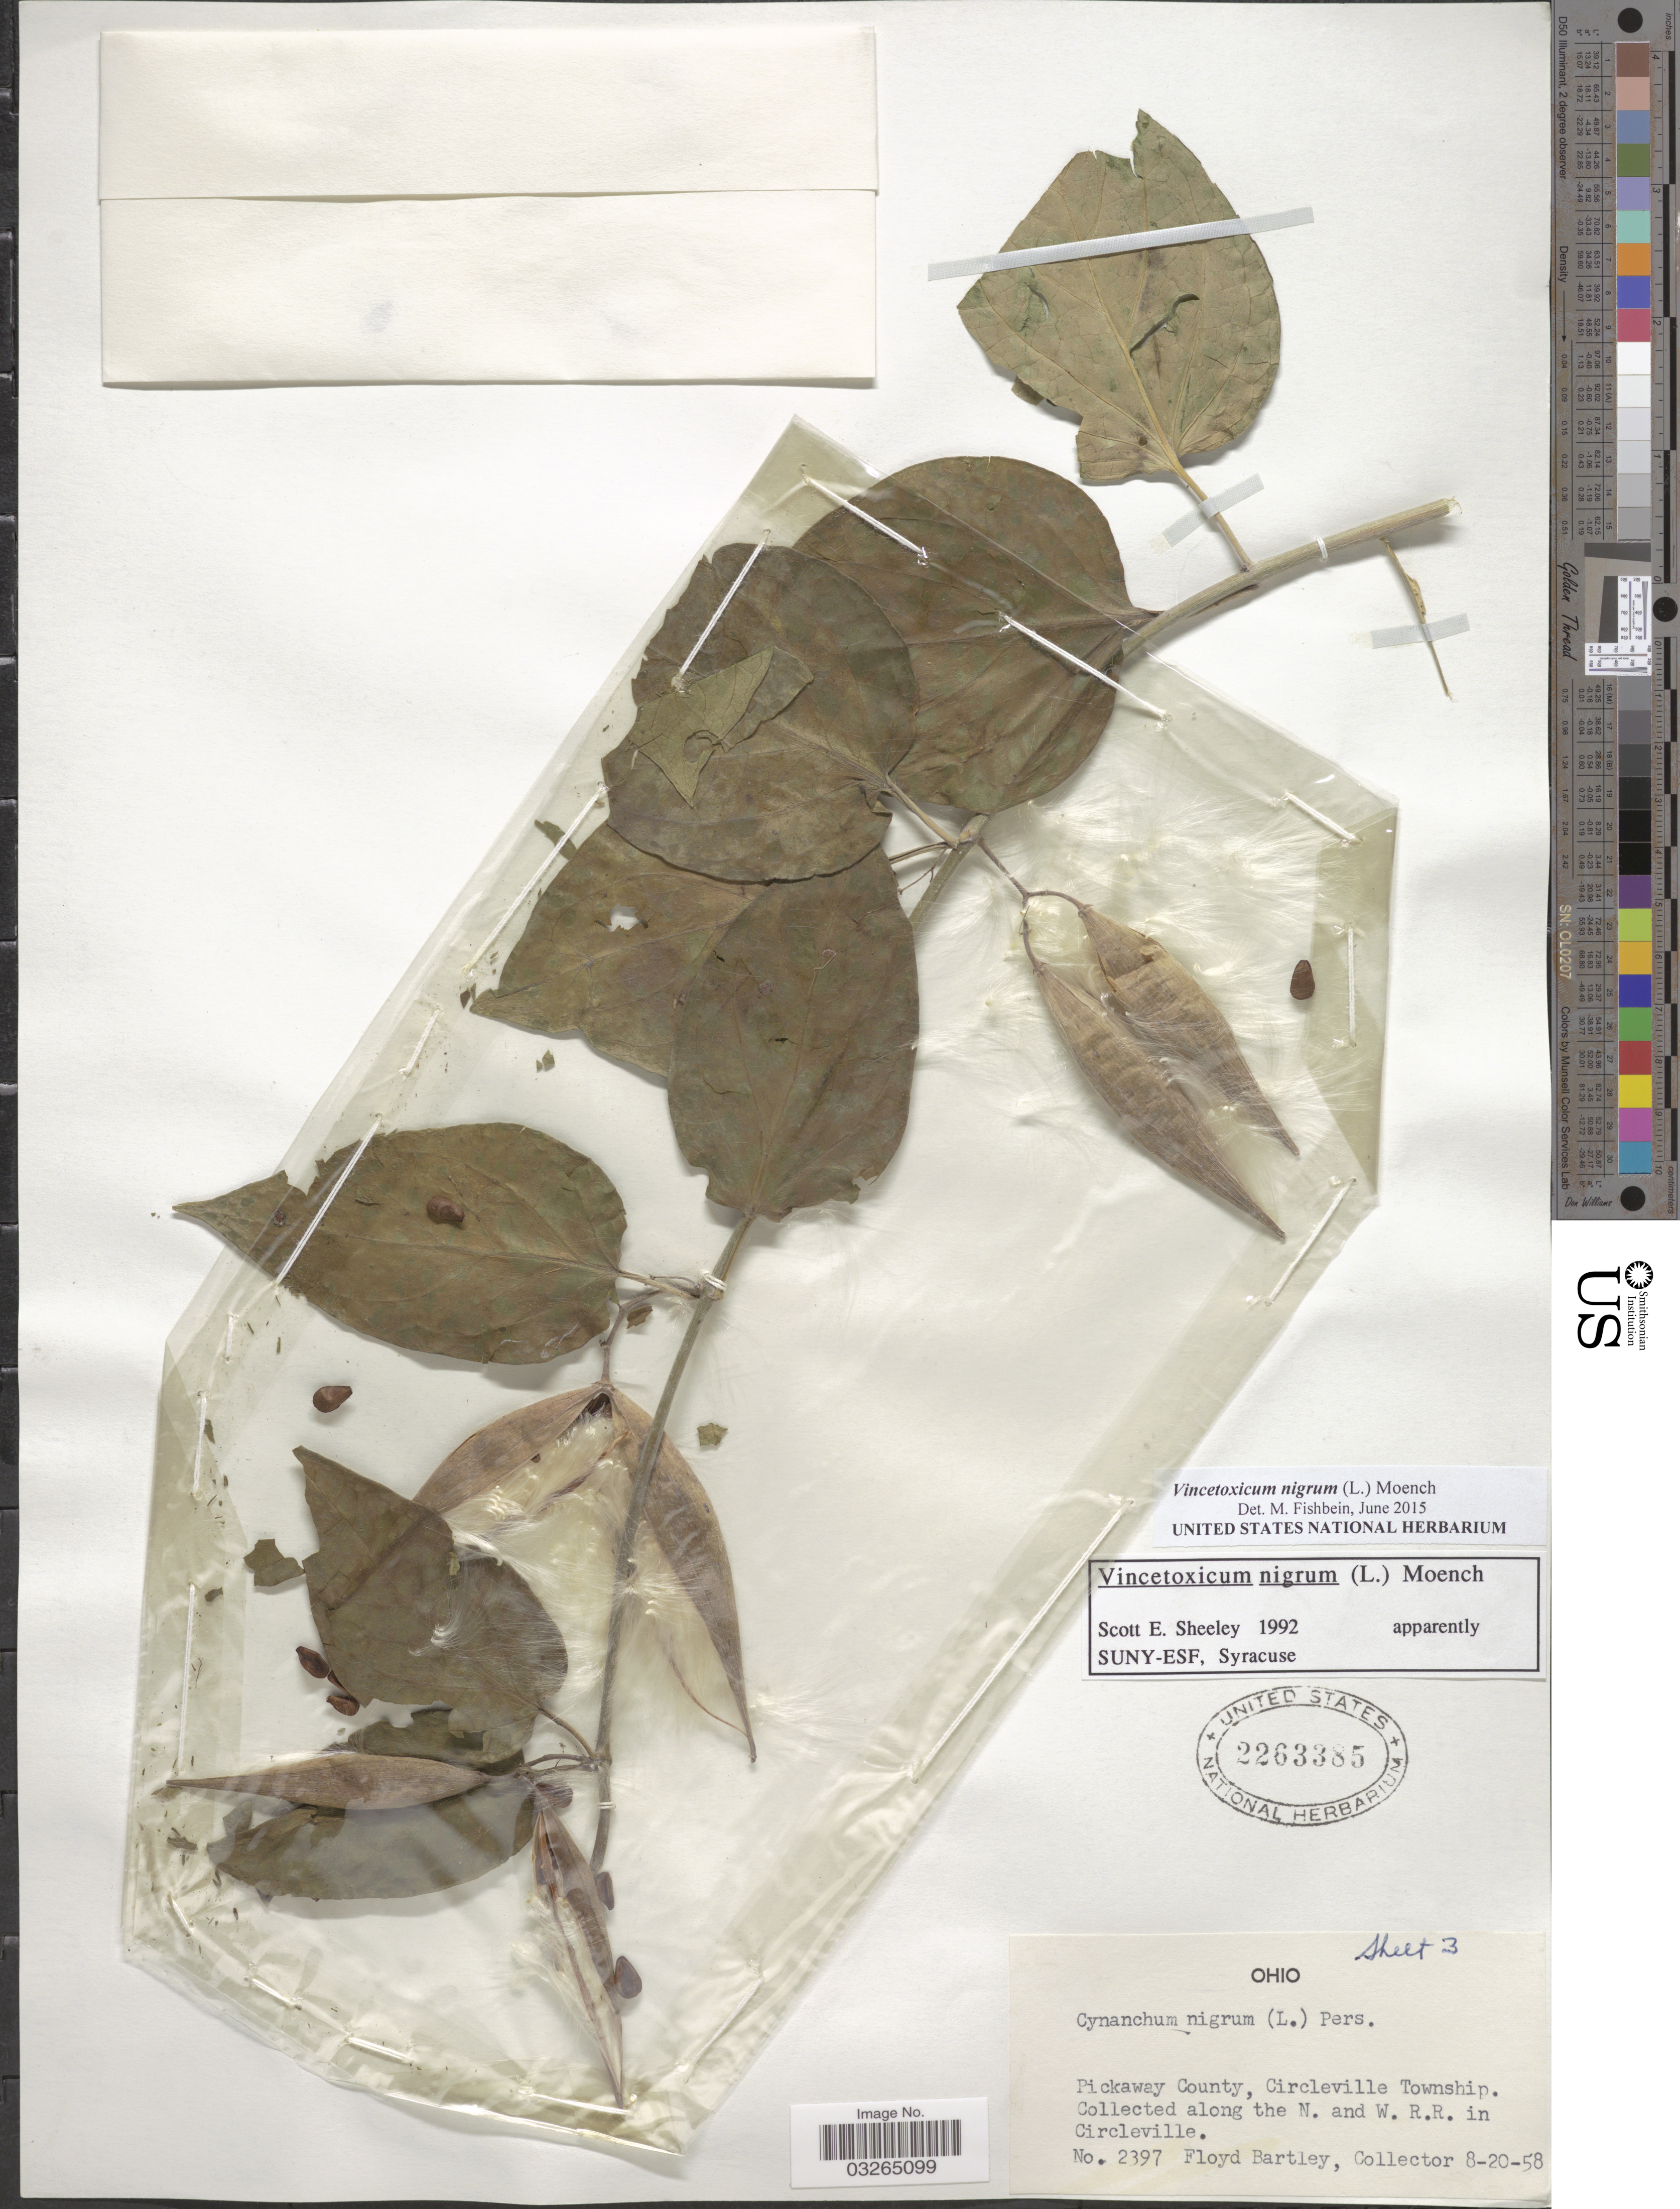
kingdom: Plantae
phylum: Tracheophyta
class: Magnoliopsida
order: Gentianales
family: Apocynaceae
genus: Vincetoxicum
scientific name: Vincetoxicum nigrum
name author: (L.) Moench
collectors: F. Bartley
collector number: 2397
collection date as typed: Transcribed d/m/y: 20/8/58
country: United States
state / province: Ohio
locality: Pickaway County, Circleville Township, along the N. and W. R.R. in Circleville.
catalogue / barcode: US 2263385